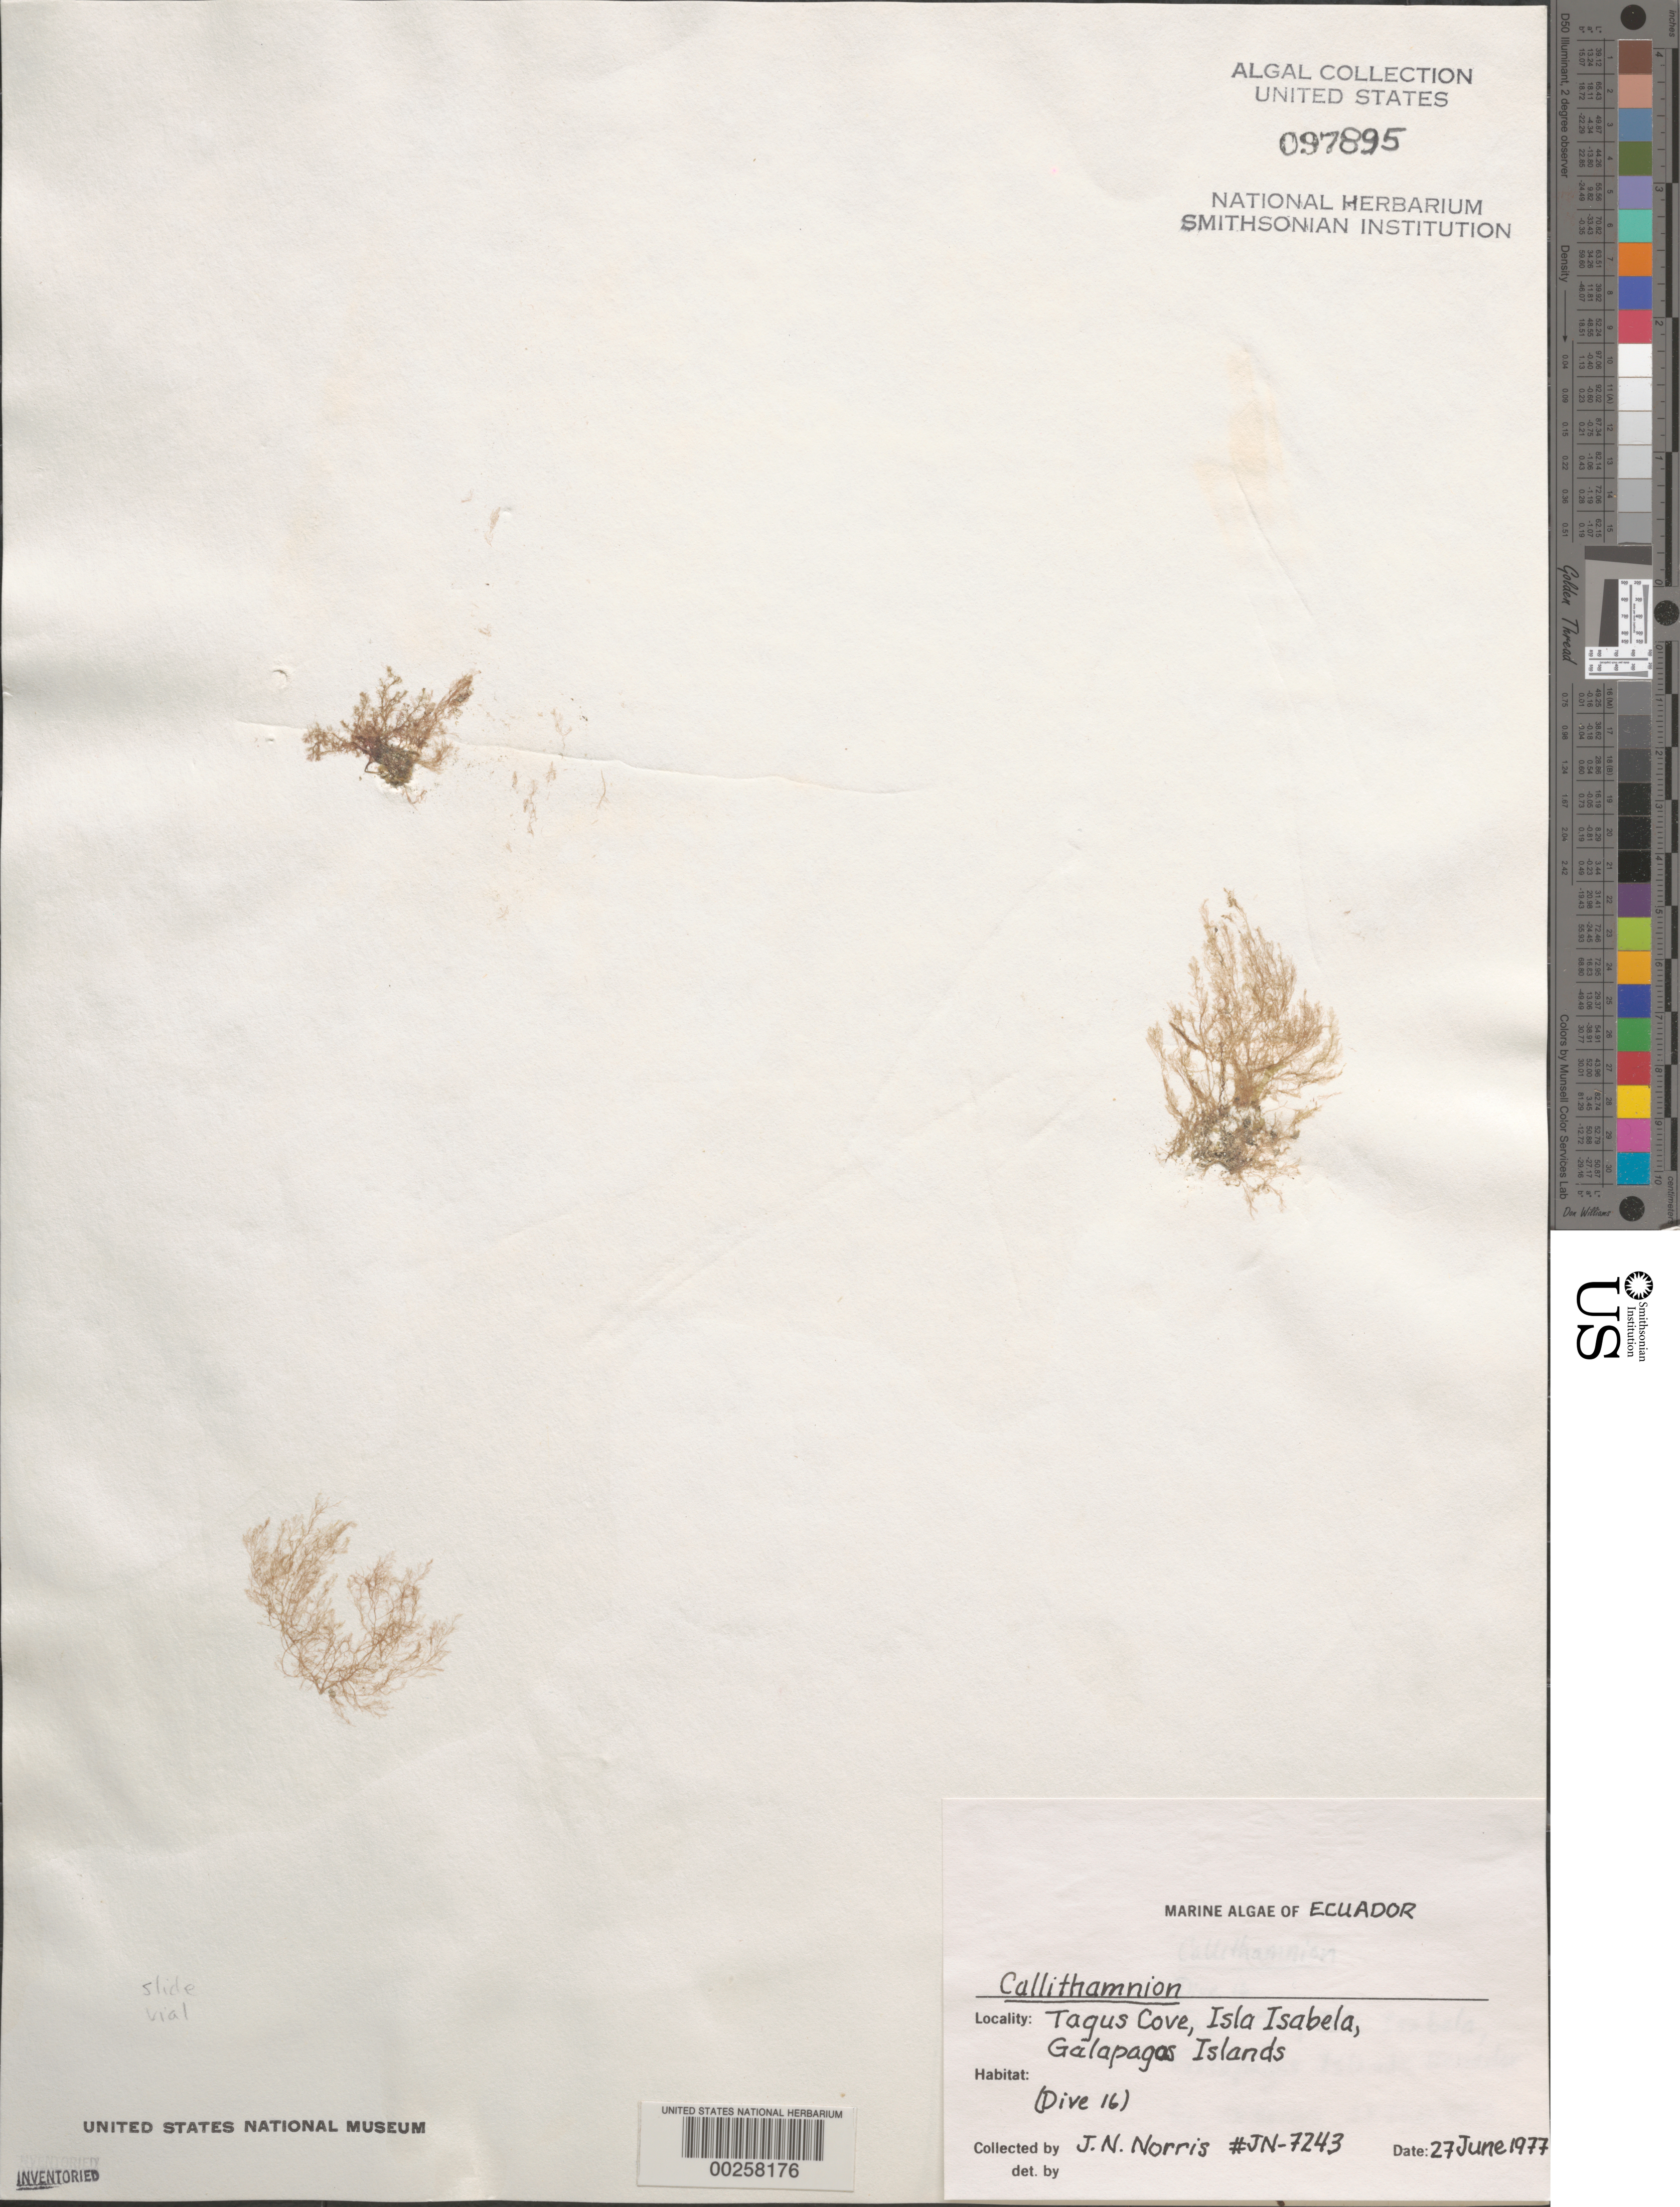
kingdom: Plantae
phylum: Rhodophyta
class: Florideophyceae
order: Ceramiales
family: Callithamniaceae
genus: Callithamnion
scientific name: Callithamnion sp.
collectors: J. N. Norris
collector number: JN-7243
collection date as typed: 27 Jun 1977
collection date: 1977-06-27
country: Ecuador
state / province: Colón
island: Isabela [Albemarle]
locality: Tagus Cove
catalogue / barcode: US 97895